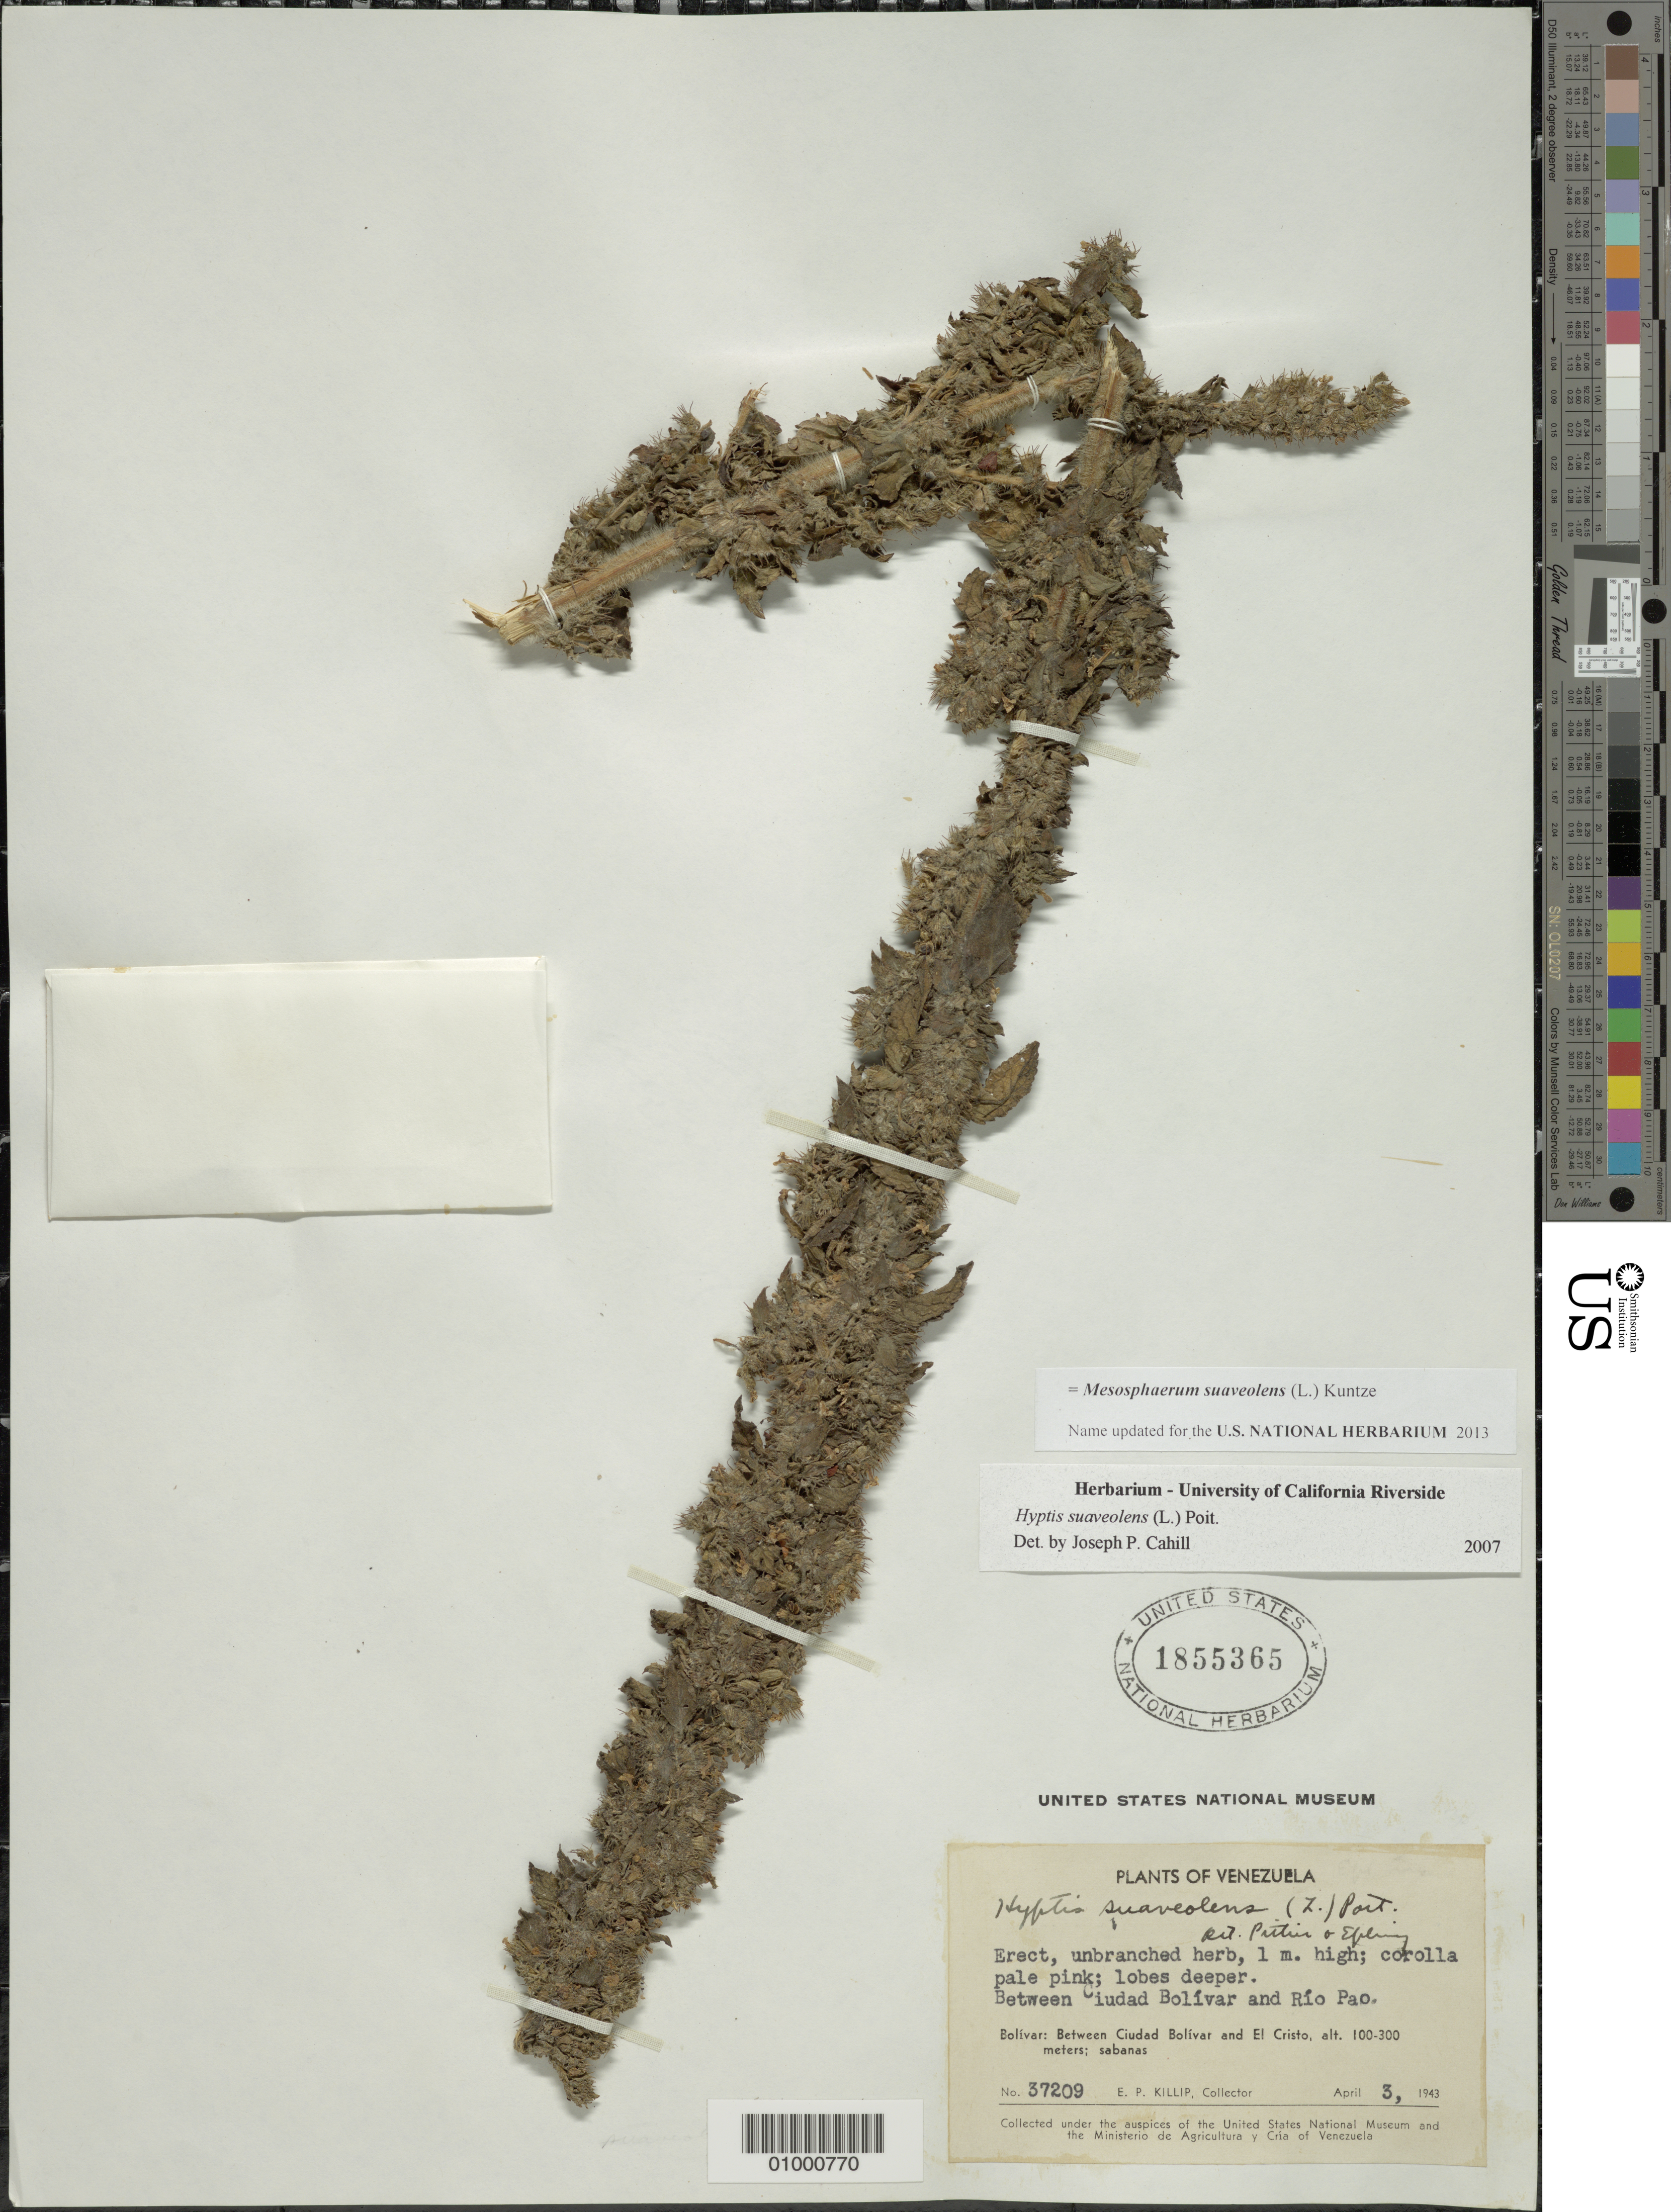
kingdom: Plantae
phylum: Tracheophyta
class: Magnoliopsida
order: Lamiales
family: Lamiaceae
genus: Hyptis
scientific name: Hyptis suaveolens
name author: (L.) Poit.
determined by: Cahill, J. P.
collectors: E. P. Killip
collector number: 37209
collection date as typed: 3-Apr-43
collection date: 1943-04-03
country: Venezuela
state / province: Bolívar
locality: Ciudad Bolivar to El Cristo, between Ciudad Bolivar and Rio Pao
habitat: Sabanas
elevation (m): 100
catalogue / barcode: US 1855365